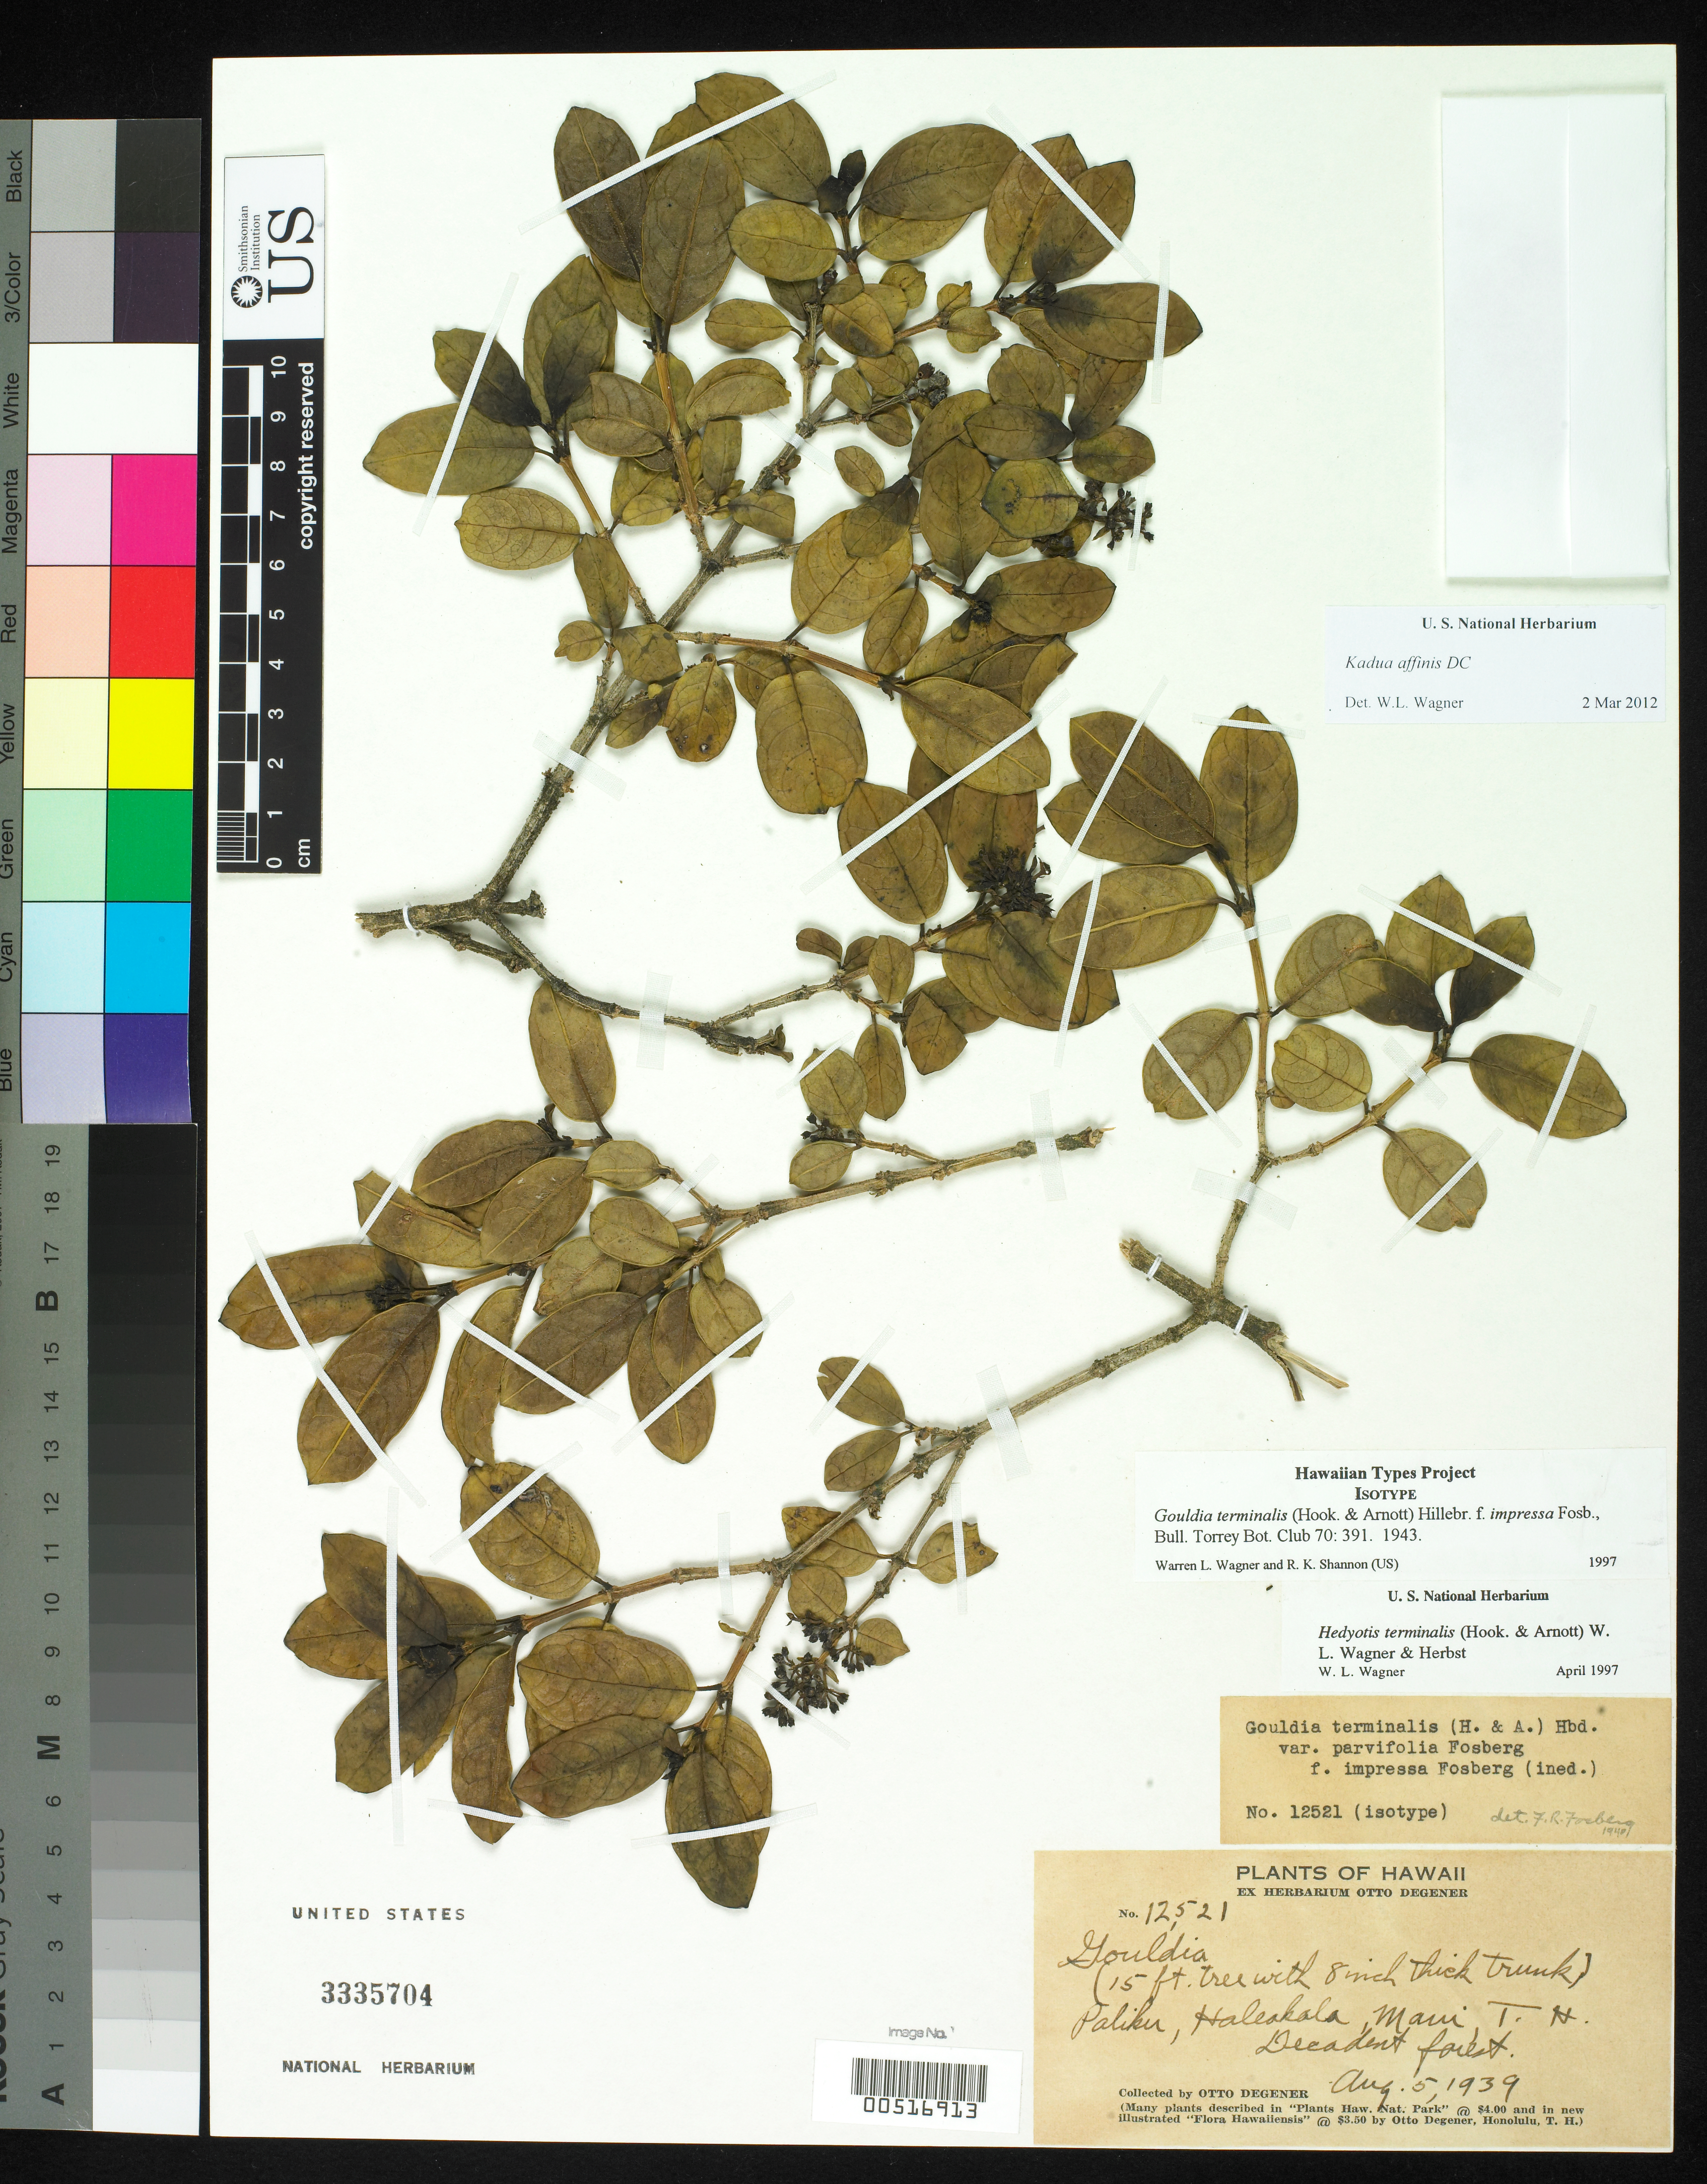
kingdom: Plantae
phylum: Tracheophyta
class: Magnoliopsida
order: Gentianales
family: Rubiaceae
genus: Gouldia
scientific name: Gouldia terminalis f. impressa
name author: Fosberg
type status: Isotype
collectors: O. Degener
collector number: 12521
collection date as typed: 05 Aug 1939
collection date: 1939-08-05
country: United States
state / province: Hawaii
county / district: Maui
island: Maui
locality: Paliku, Haleokala.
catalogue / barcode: US 3335704